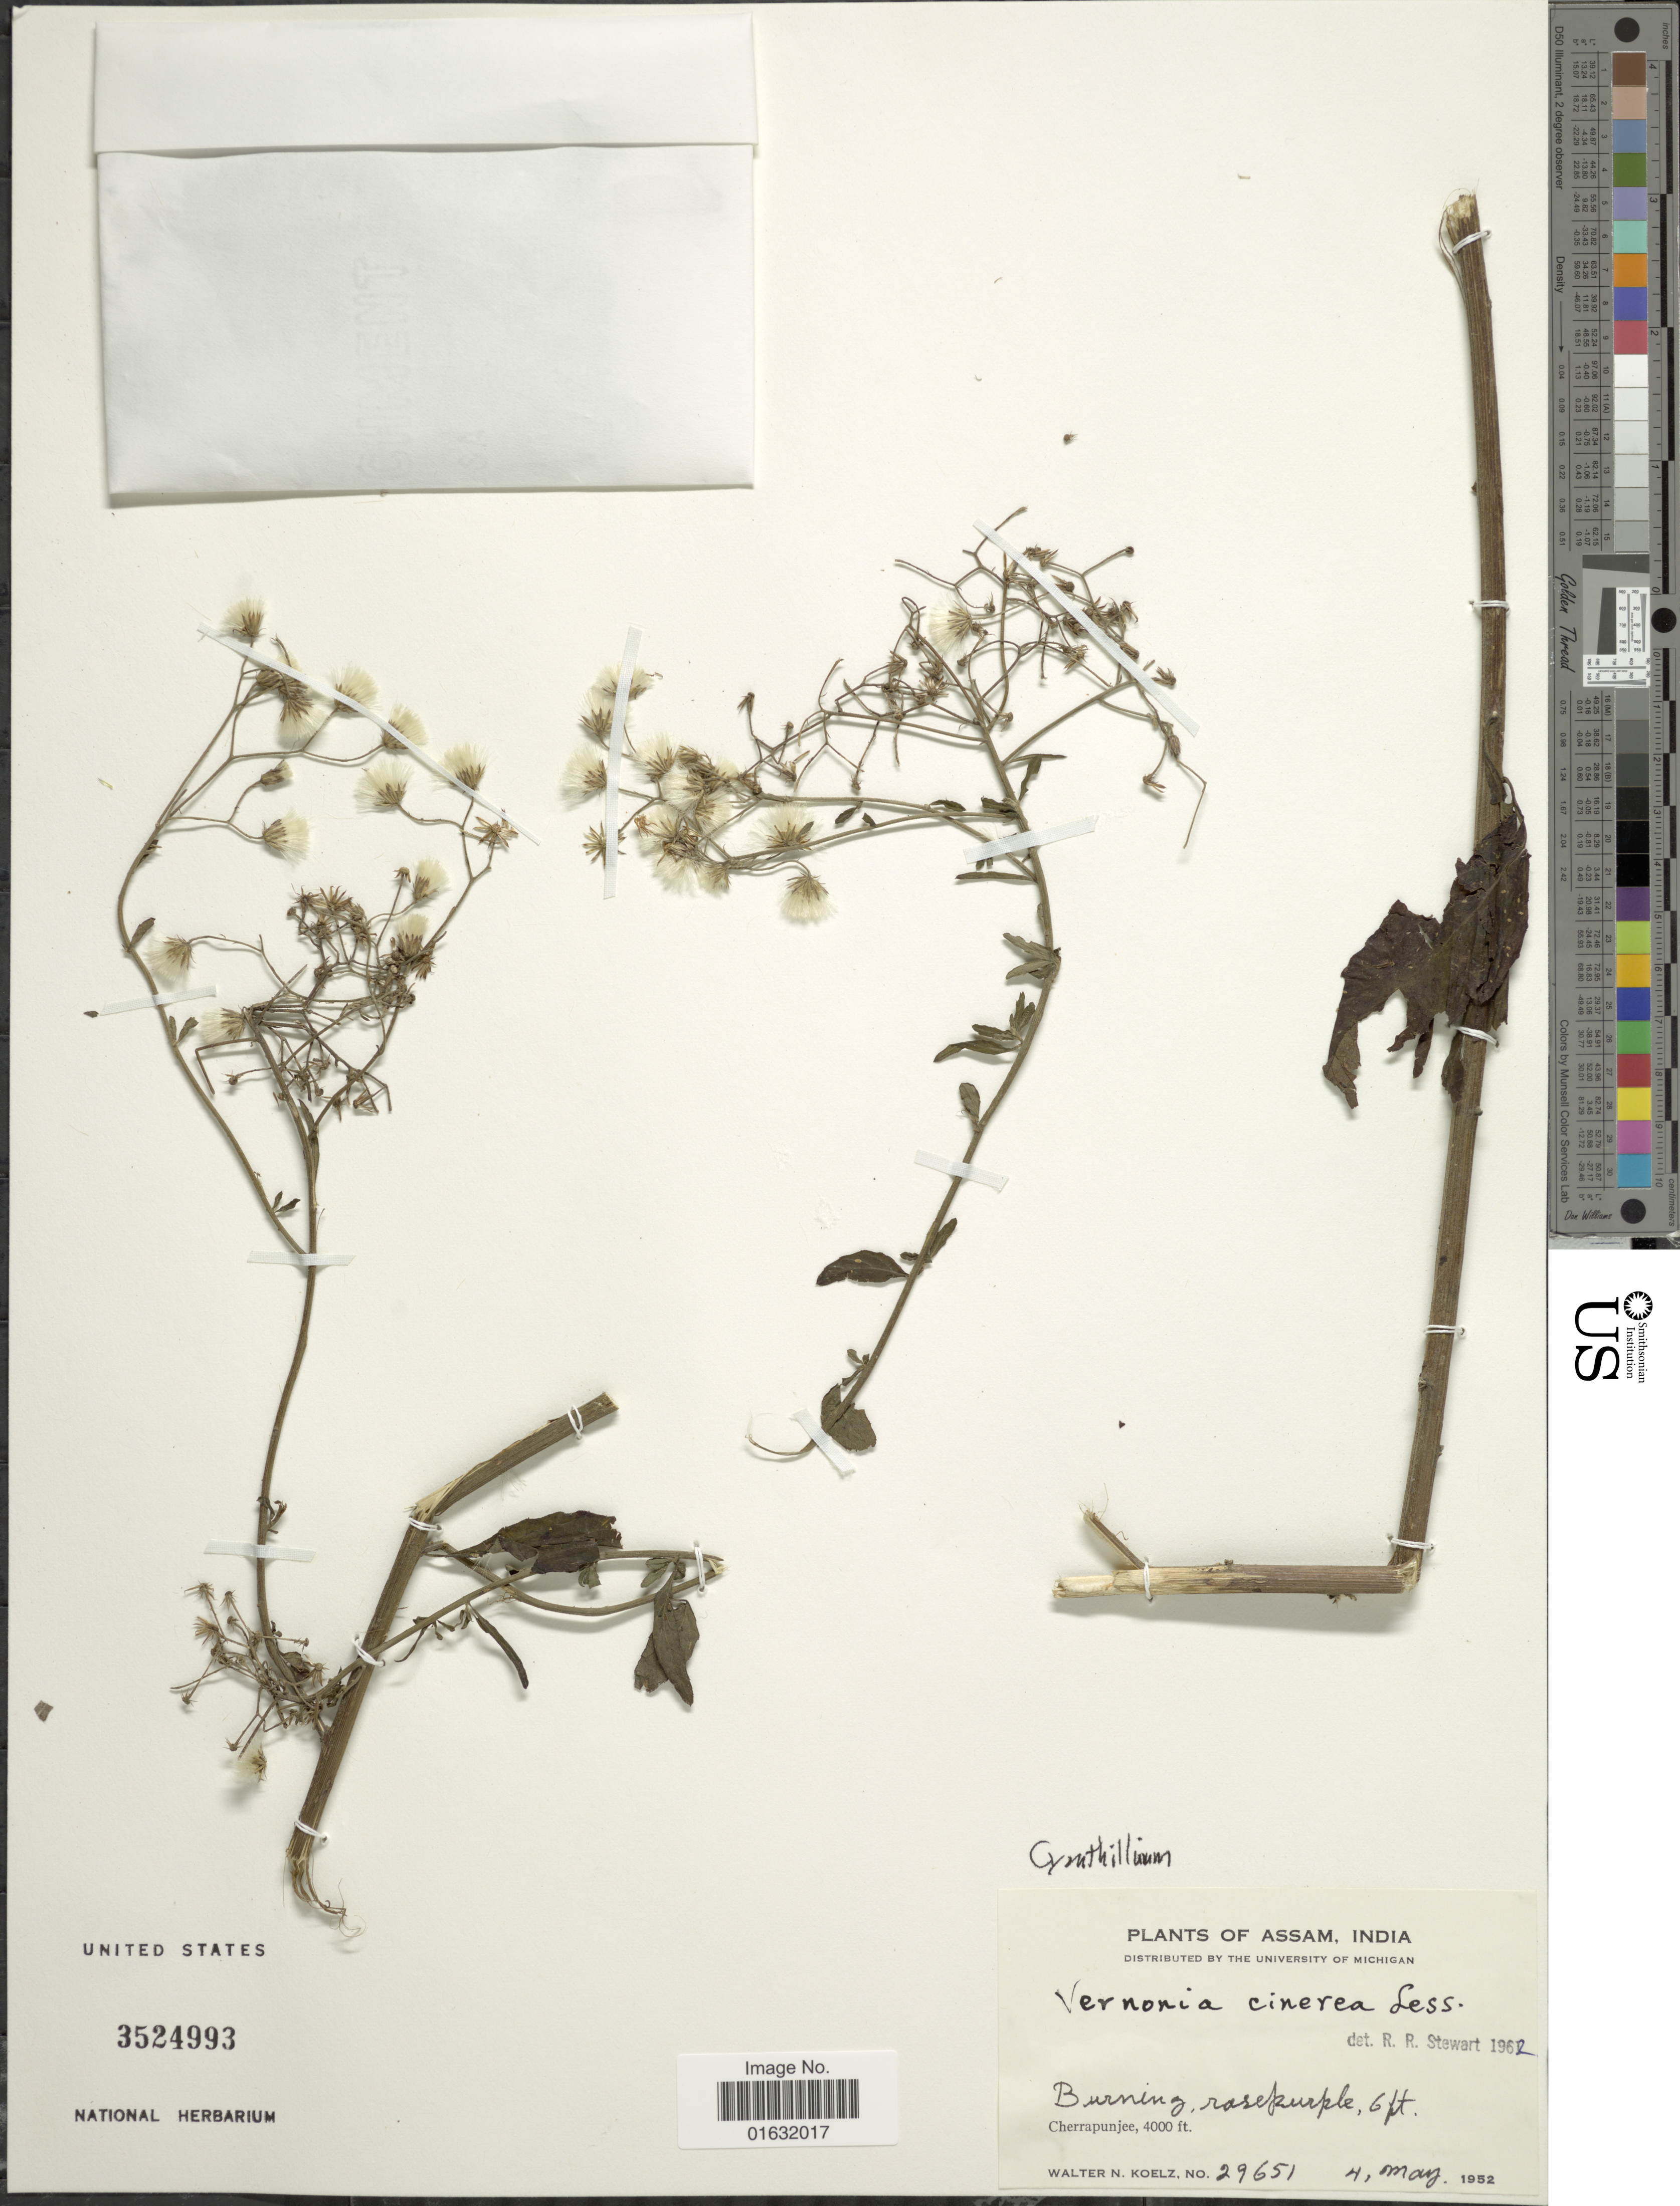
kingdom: Plantae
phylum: Tracheophyta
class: Magnoliopsida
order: Asterales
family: Asteraceae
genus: Cyanthillium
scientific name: Cyanthillium cinereum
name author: (L.) H. Rob.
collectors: W. N. Koelz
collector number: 29654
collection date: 1952-05-04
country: India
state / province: Assam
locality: Assam, India, Cherranpunjee.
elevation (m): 1219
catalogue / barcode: US 3524993